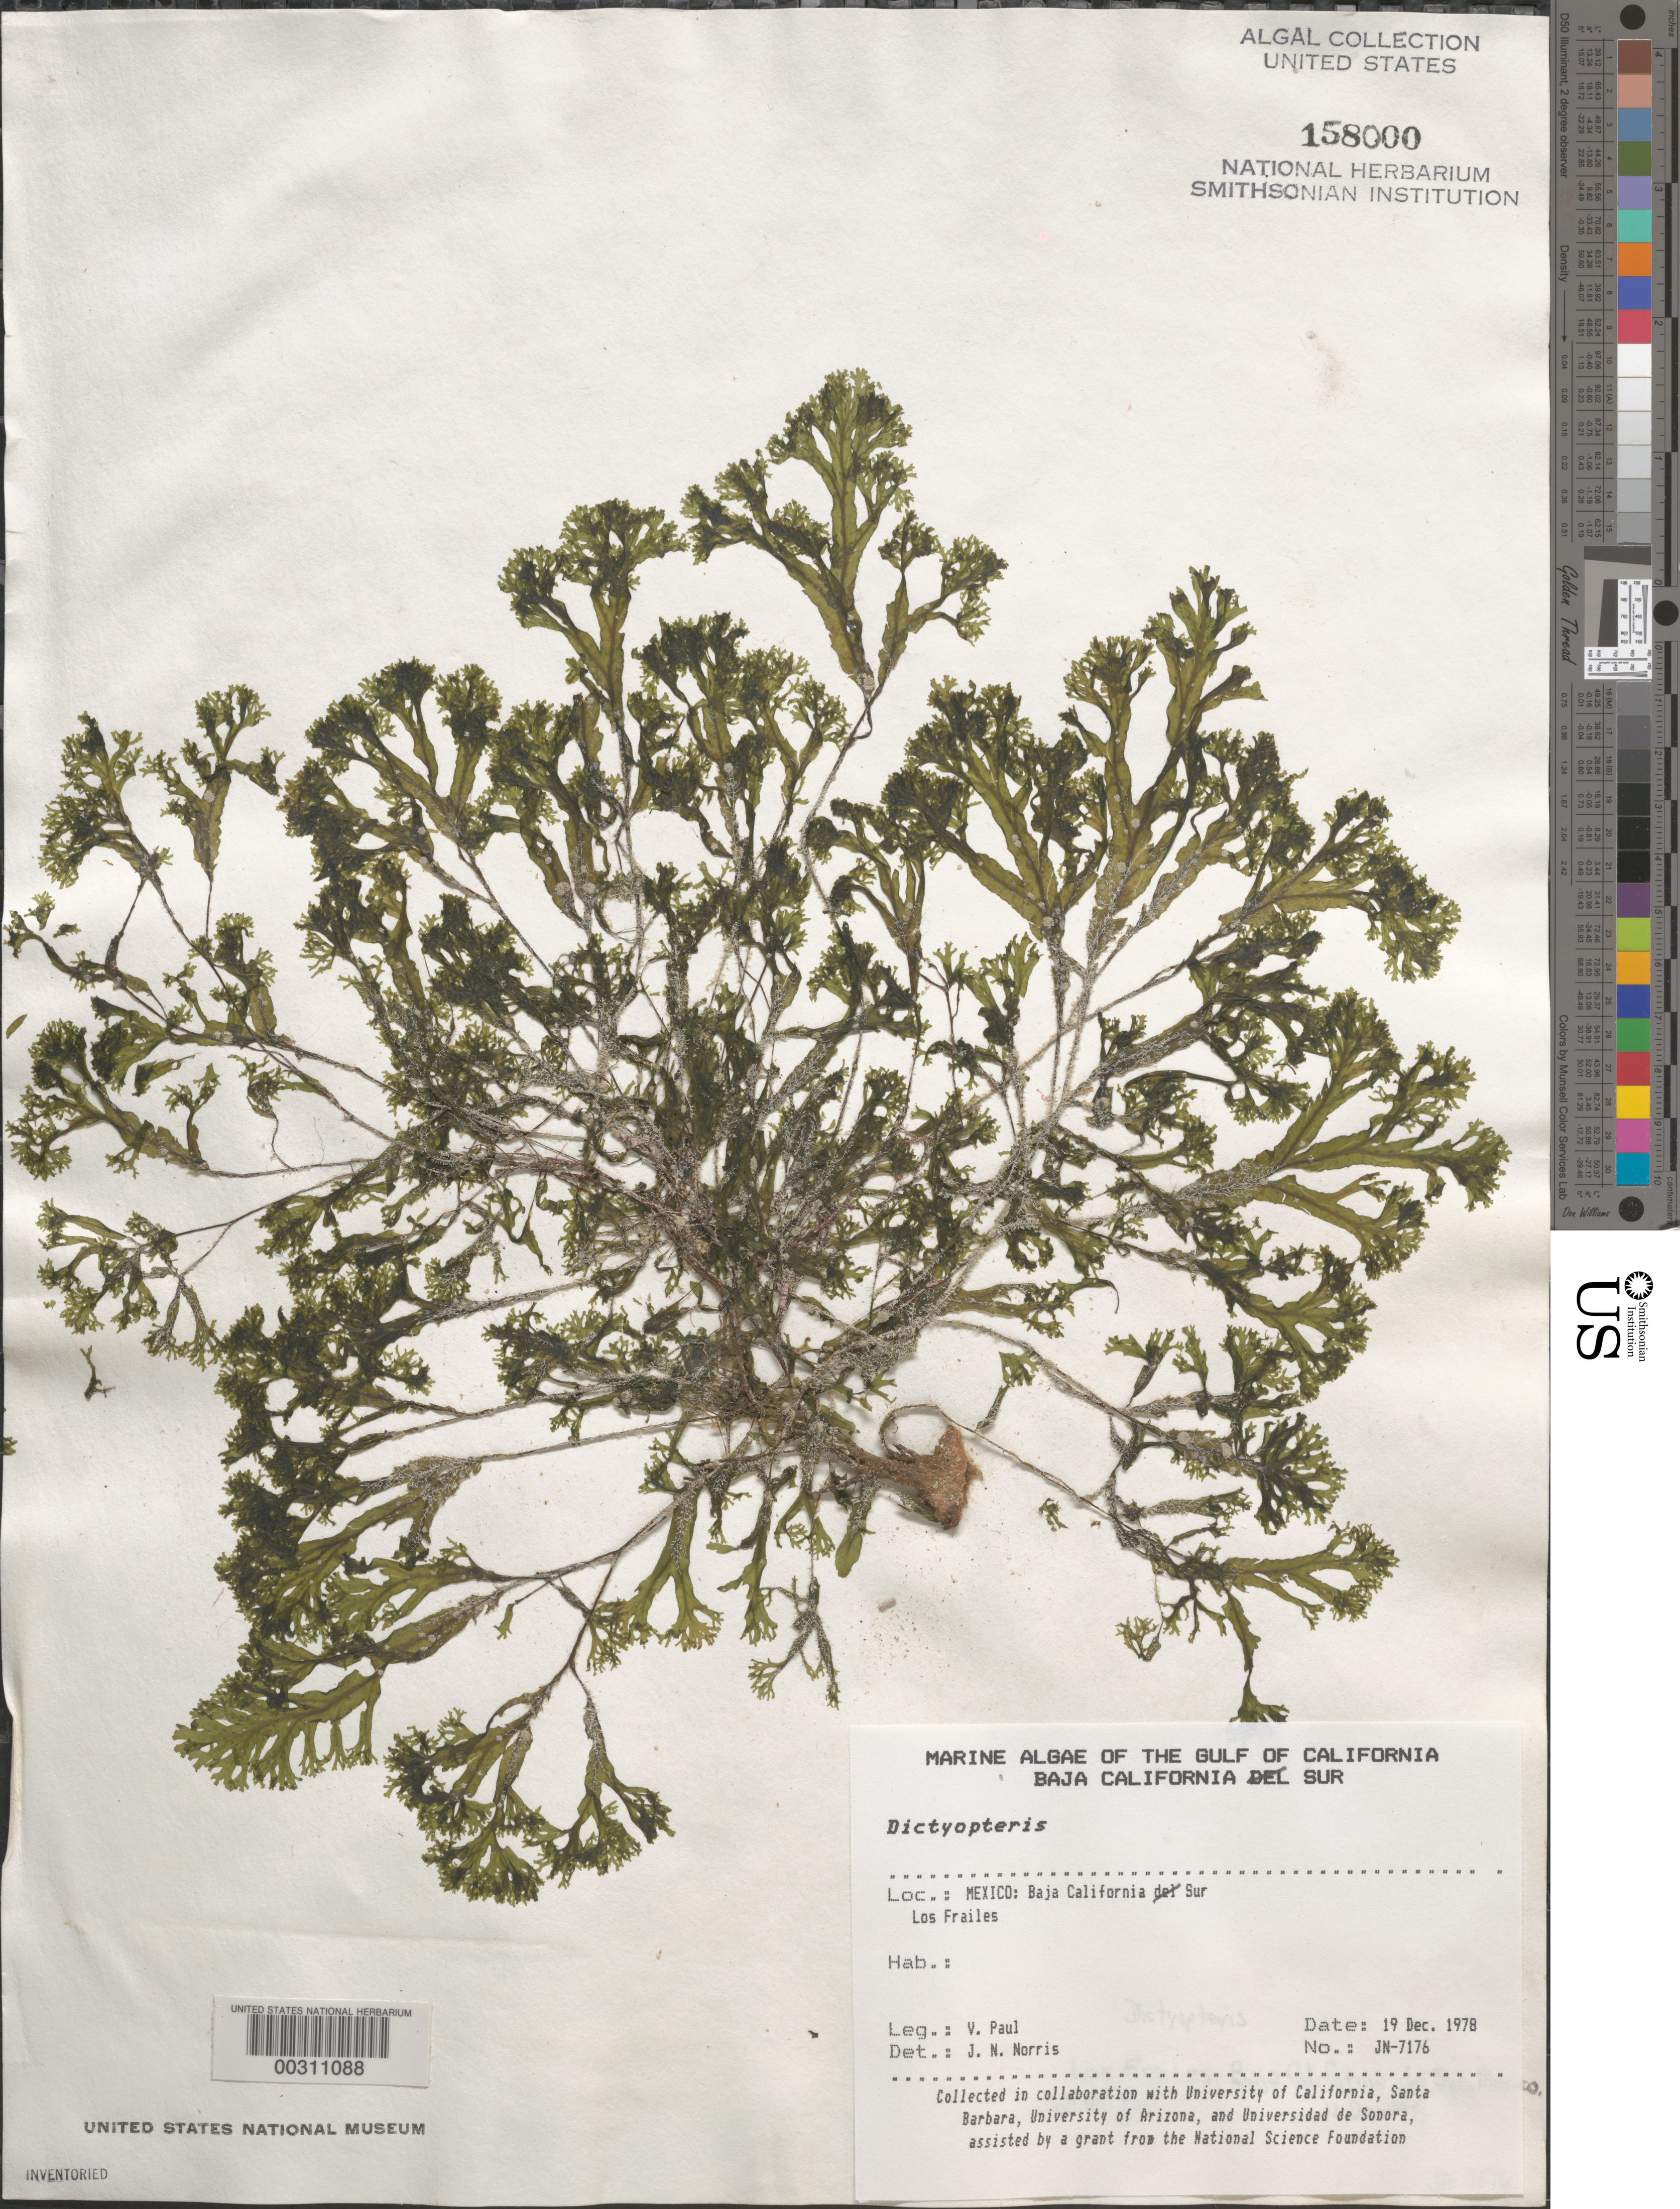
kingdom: Chromista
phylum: Ochrophyta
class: Phaeophyceae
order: Dictyotales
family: Dictyotaceae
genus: Dictyopteris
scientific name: Dictyopteris sp.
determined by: Norris, James N.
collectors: V. Paul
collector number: JN-7176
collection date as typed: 19 Dec 1978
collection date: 1978-12-19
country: Mexico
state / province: Baja California Sur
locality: Los Frailes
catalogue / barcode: US 158000